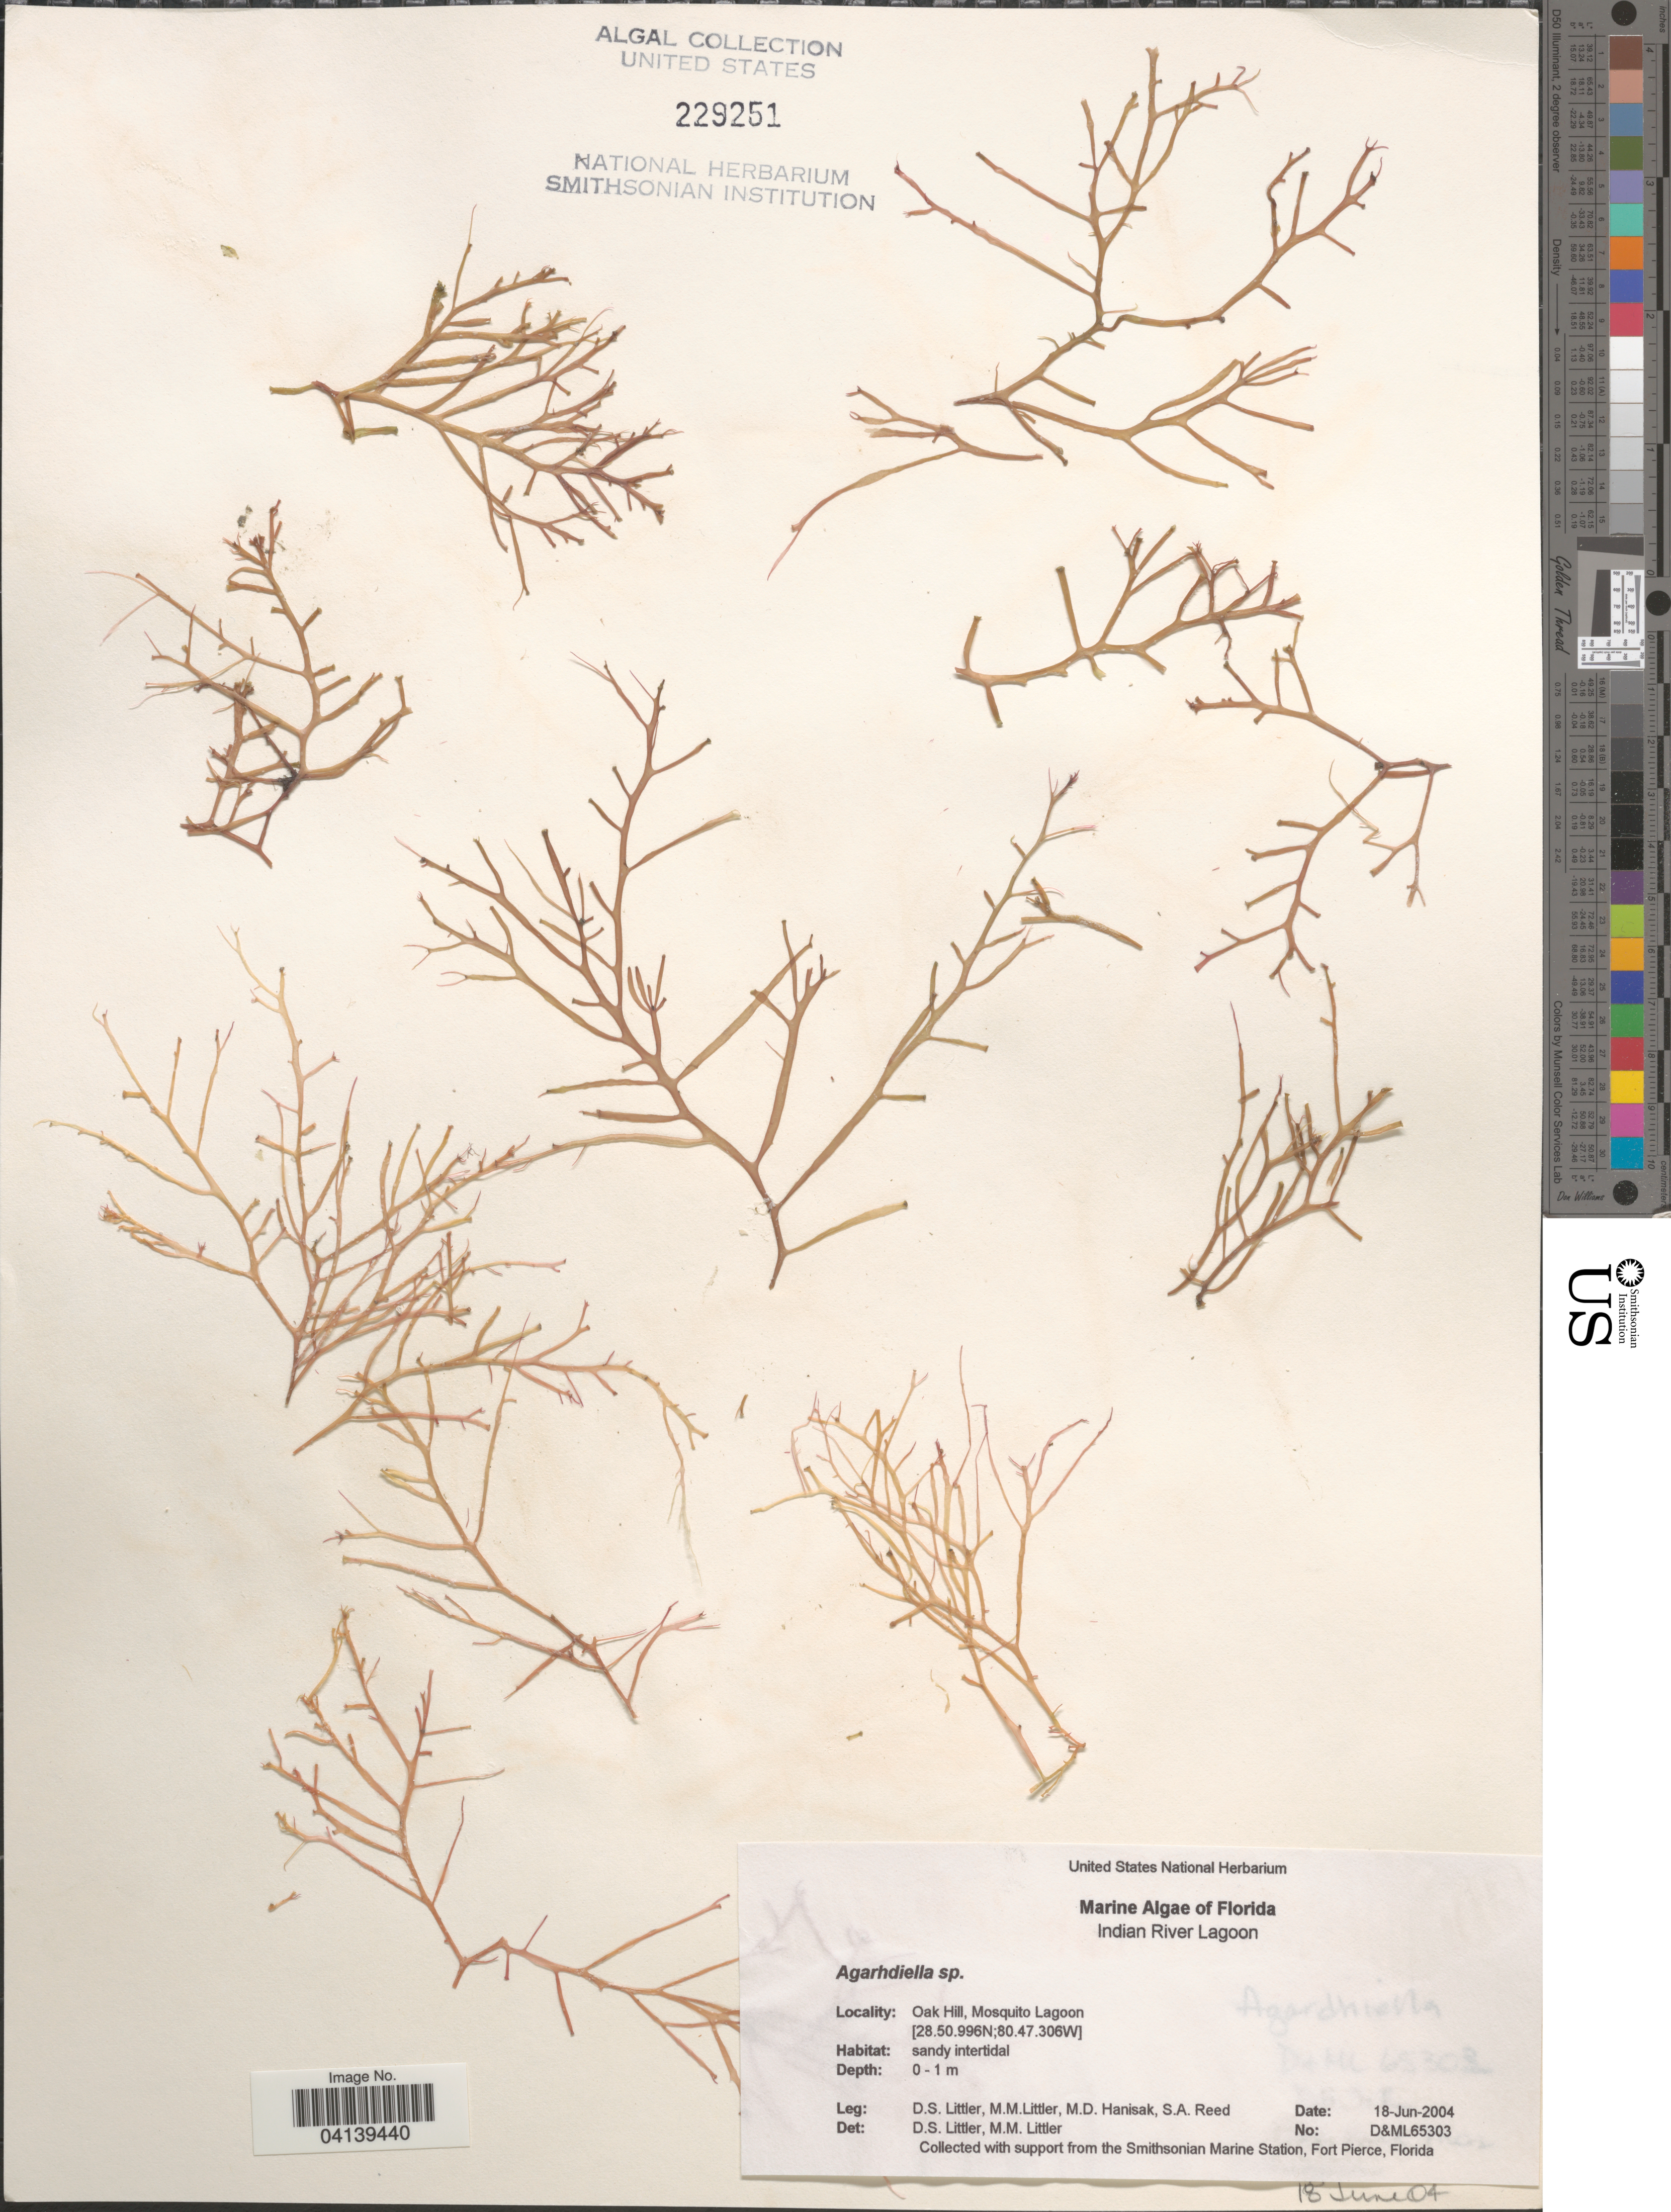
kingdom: Plantae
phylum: Rhodophyta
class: Florideophyceae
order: Gigartinales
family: Solieriaceae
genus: Agardhiella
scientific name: Agardhiella sp.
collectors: D. S. Littler, M. Hanisak & S. Reed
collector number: D&ML65303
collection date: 2004-06-18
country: United States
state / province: Florida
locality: Indian River Lagoon. Oak Hill, Mosquito Lagoon.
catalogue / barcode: US 229251